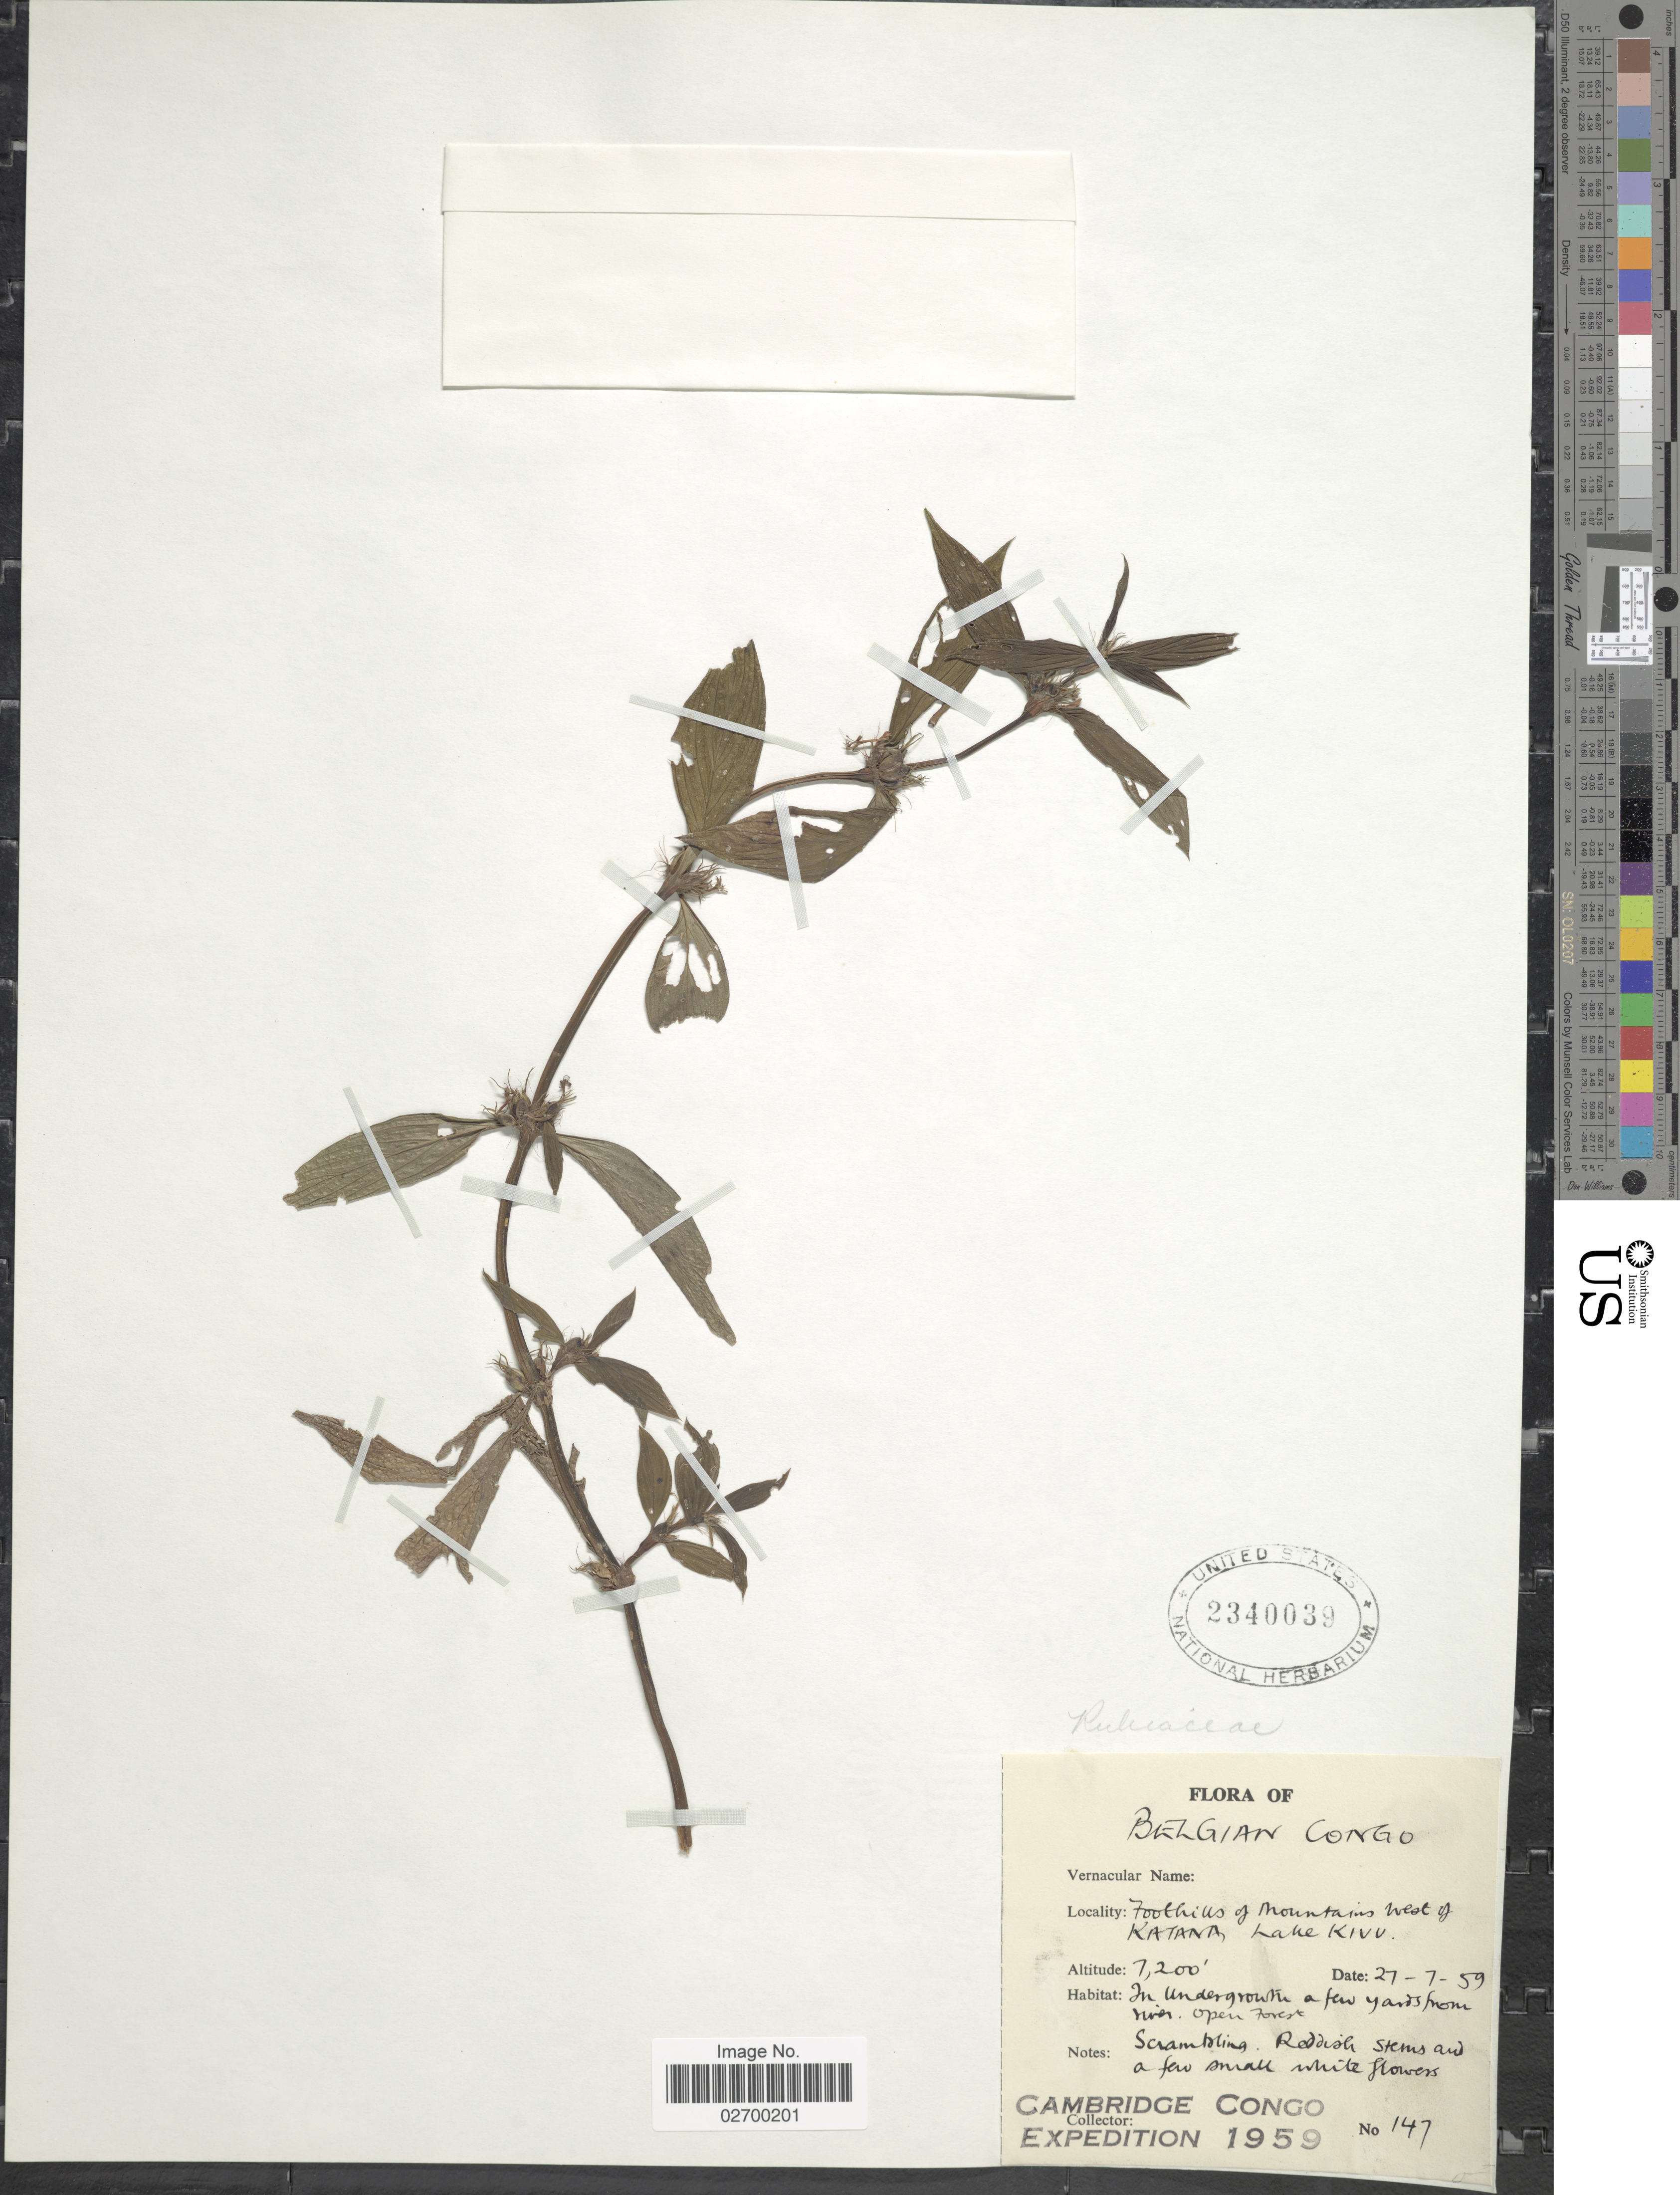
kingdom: Plantae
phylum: Tracheophyta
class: Magnoliopsida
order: Gentianales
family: Rubiaceae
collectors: Cambridge Congo Expedition 1959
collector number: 147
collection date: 1959-07-27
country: Congo, Democratic Republic of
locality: Belgian Congo. Foothills of Mountains west of Katana Lake Kivu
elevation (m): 2195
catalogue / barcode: US 2340039